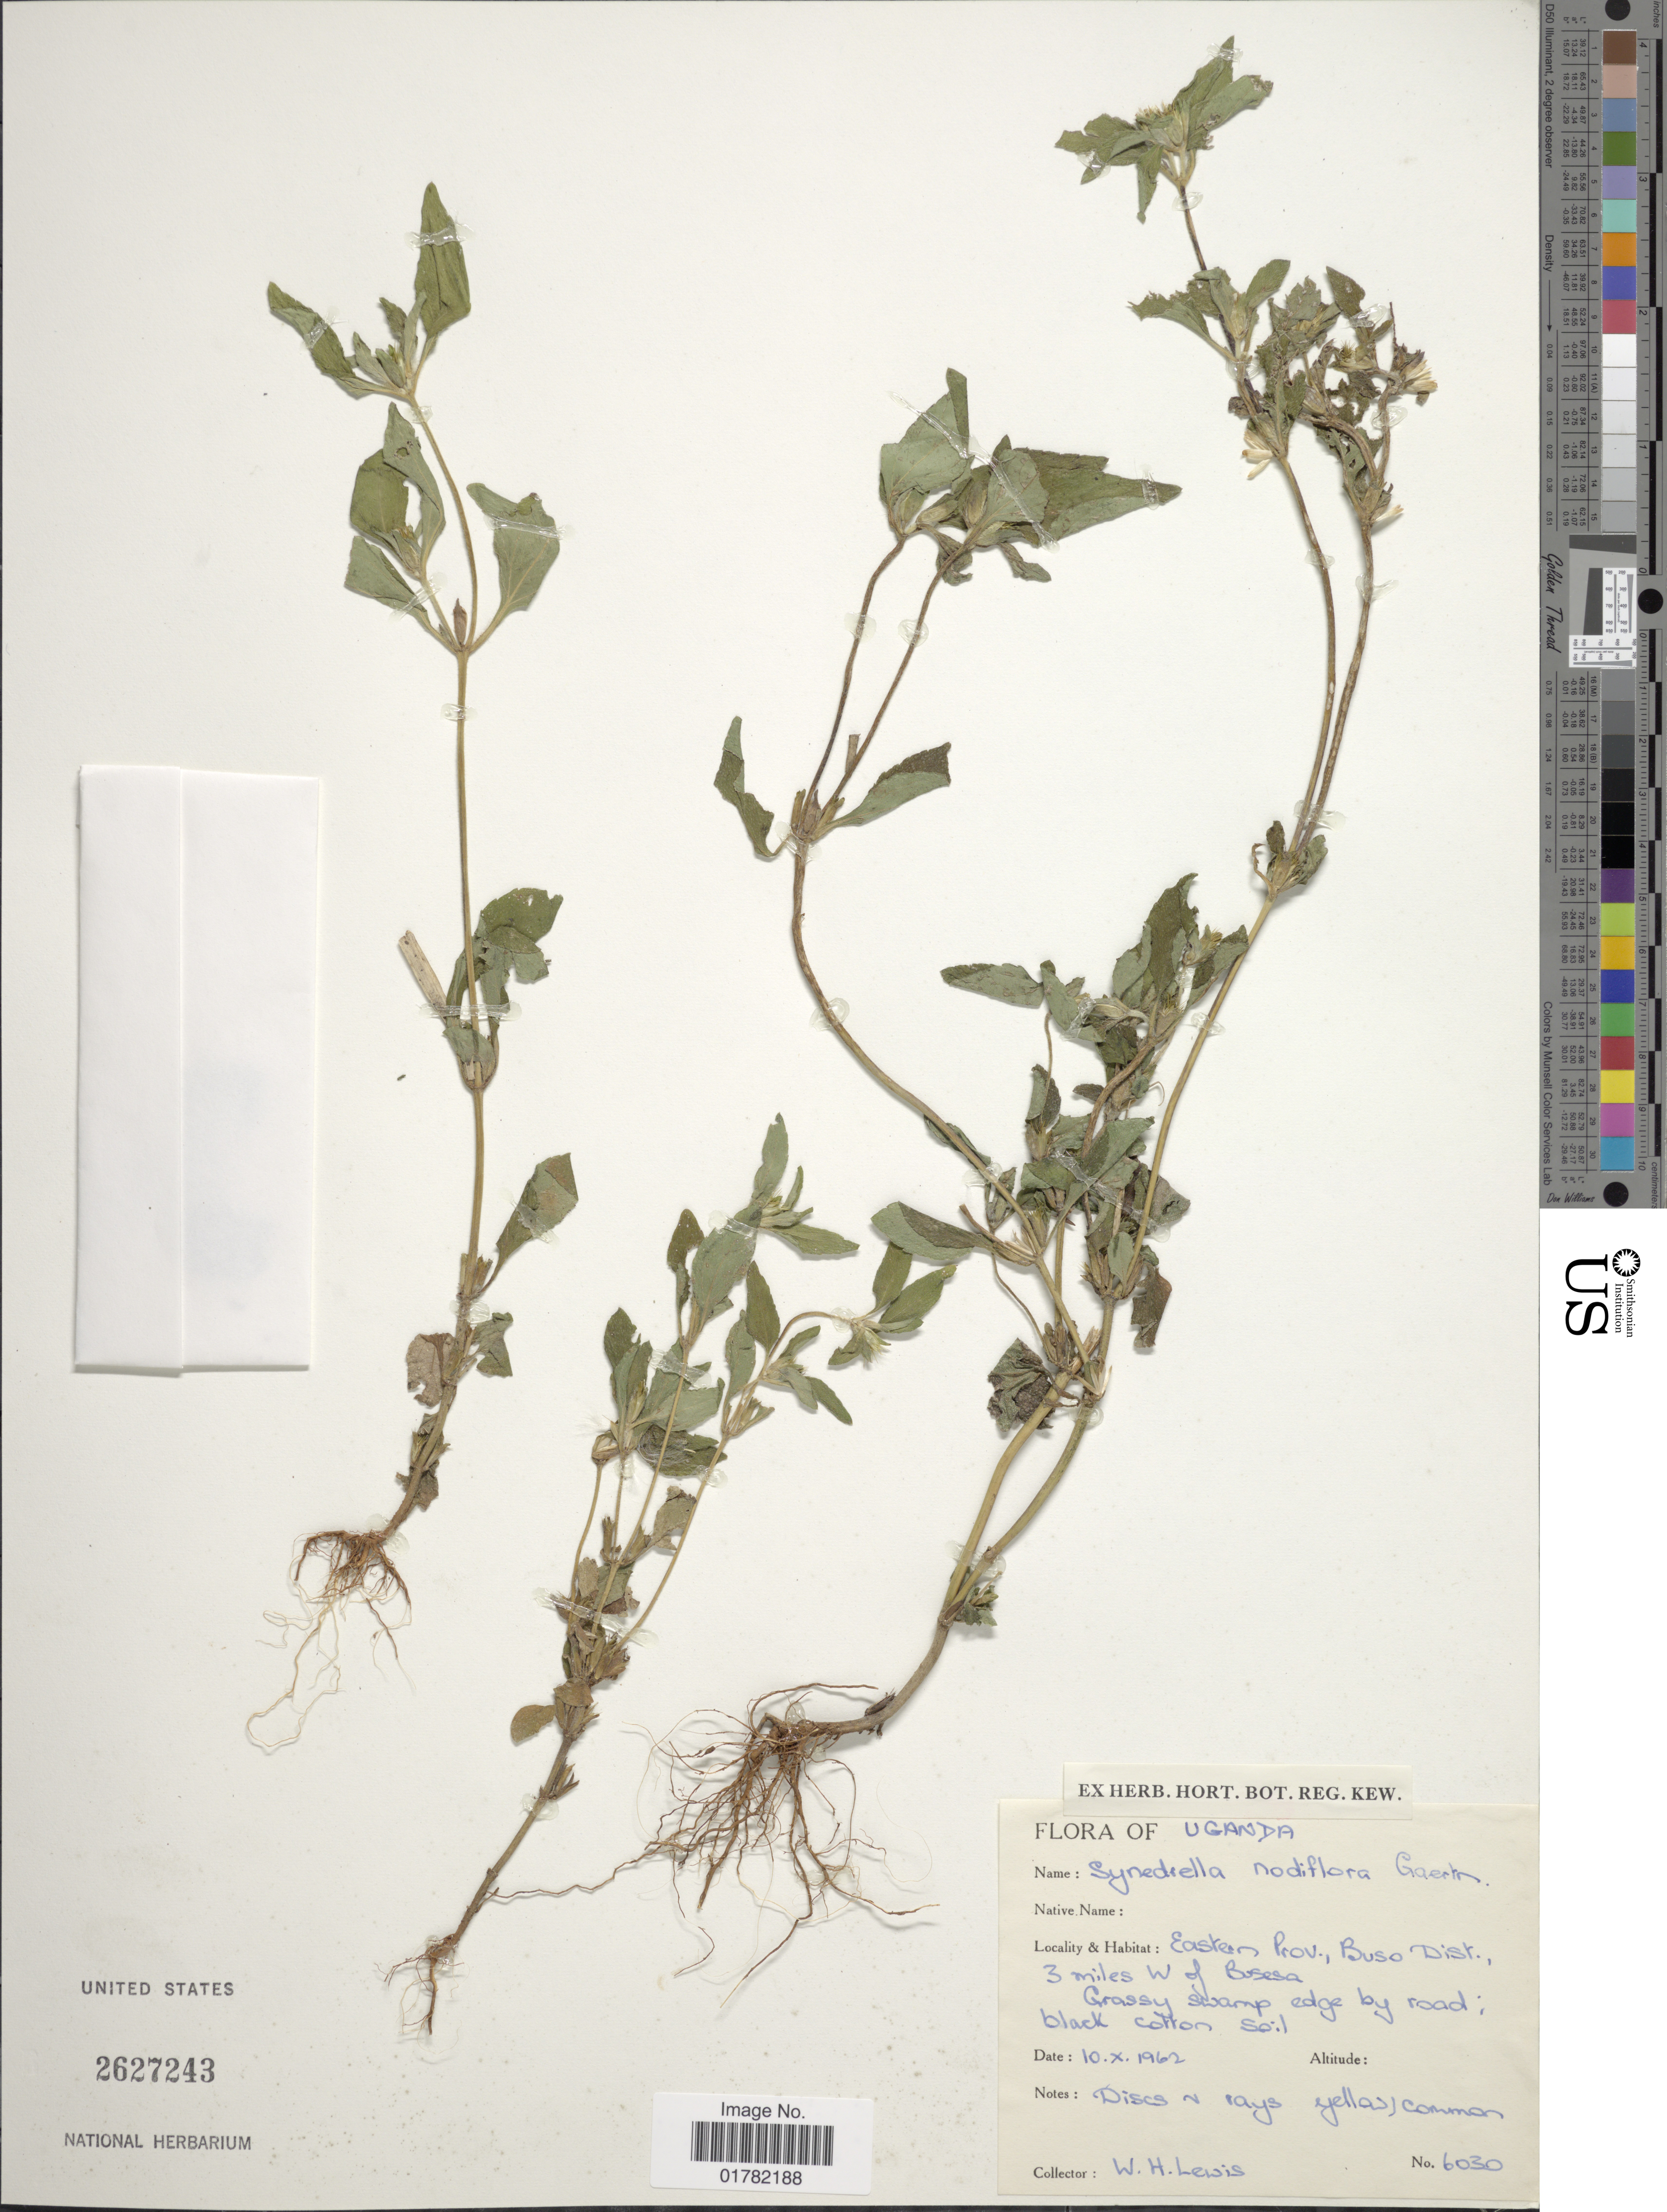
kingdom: Plantae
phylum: Tracheophyta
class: Magnoliopsida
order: Asterales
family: Asteraceae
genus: Synedrella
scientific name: Synedrella nodiflora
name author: (L.) Gaertn.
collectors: W. H. Lewis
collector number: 6030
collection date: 1962-10-10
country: Uganda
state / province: Eastern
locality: Eastern Prov., Buso Dist., 3 miles W of Busesa, Grassy swamp edge by road: black cotton soil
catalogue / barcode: US 2627243